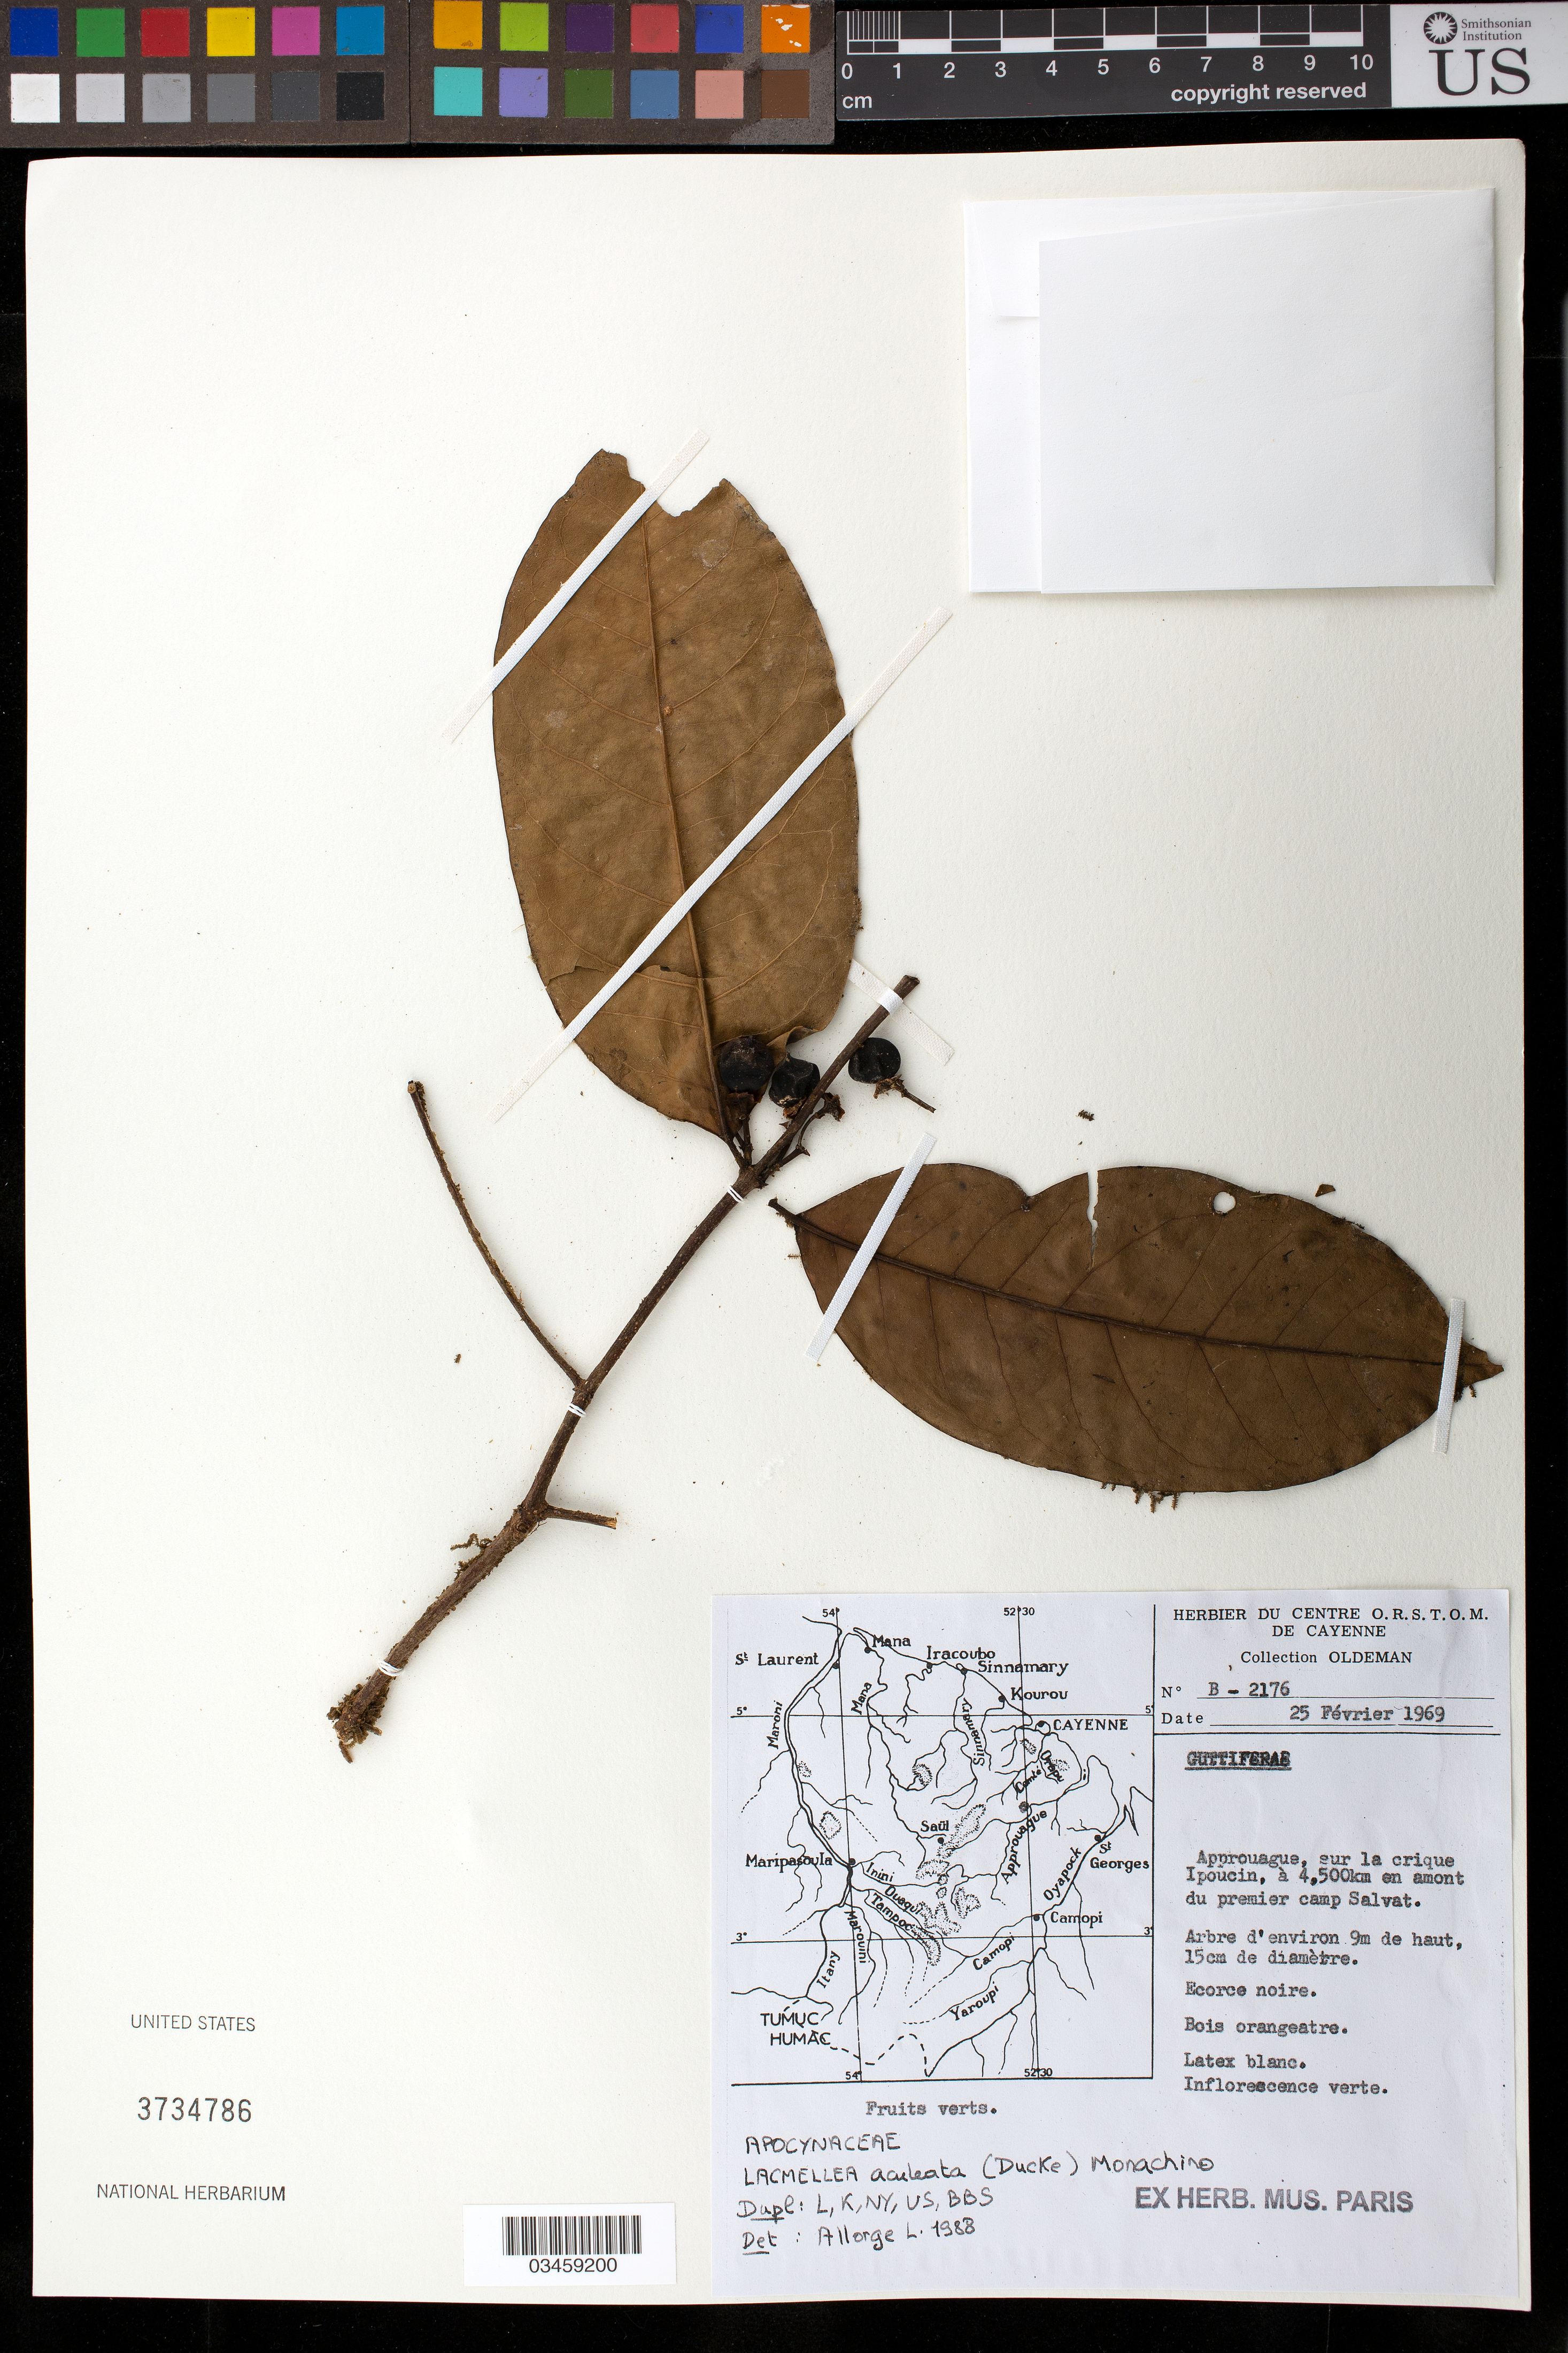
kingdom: Plantae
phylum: Tracheophyta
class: Magnoliopsida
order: Gentianales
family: Apocynaceae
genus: Lacmellea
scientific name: Lacmellea aculeata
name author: (Ducke) Monach.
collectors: R. Oldeman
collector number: B-2176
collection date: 1969-02-25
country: French Guiana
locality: Approuague, sur la crique Ipoucin, a 4.500 km en amont du premier camp Salvat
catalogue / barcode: US 3734786